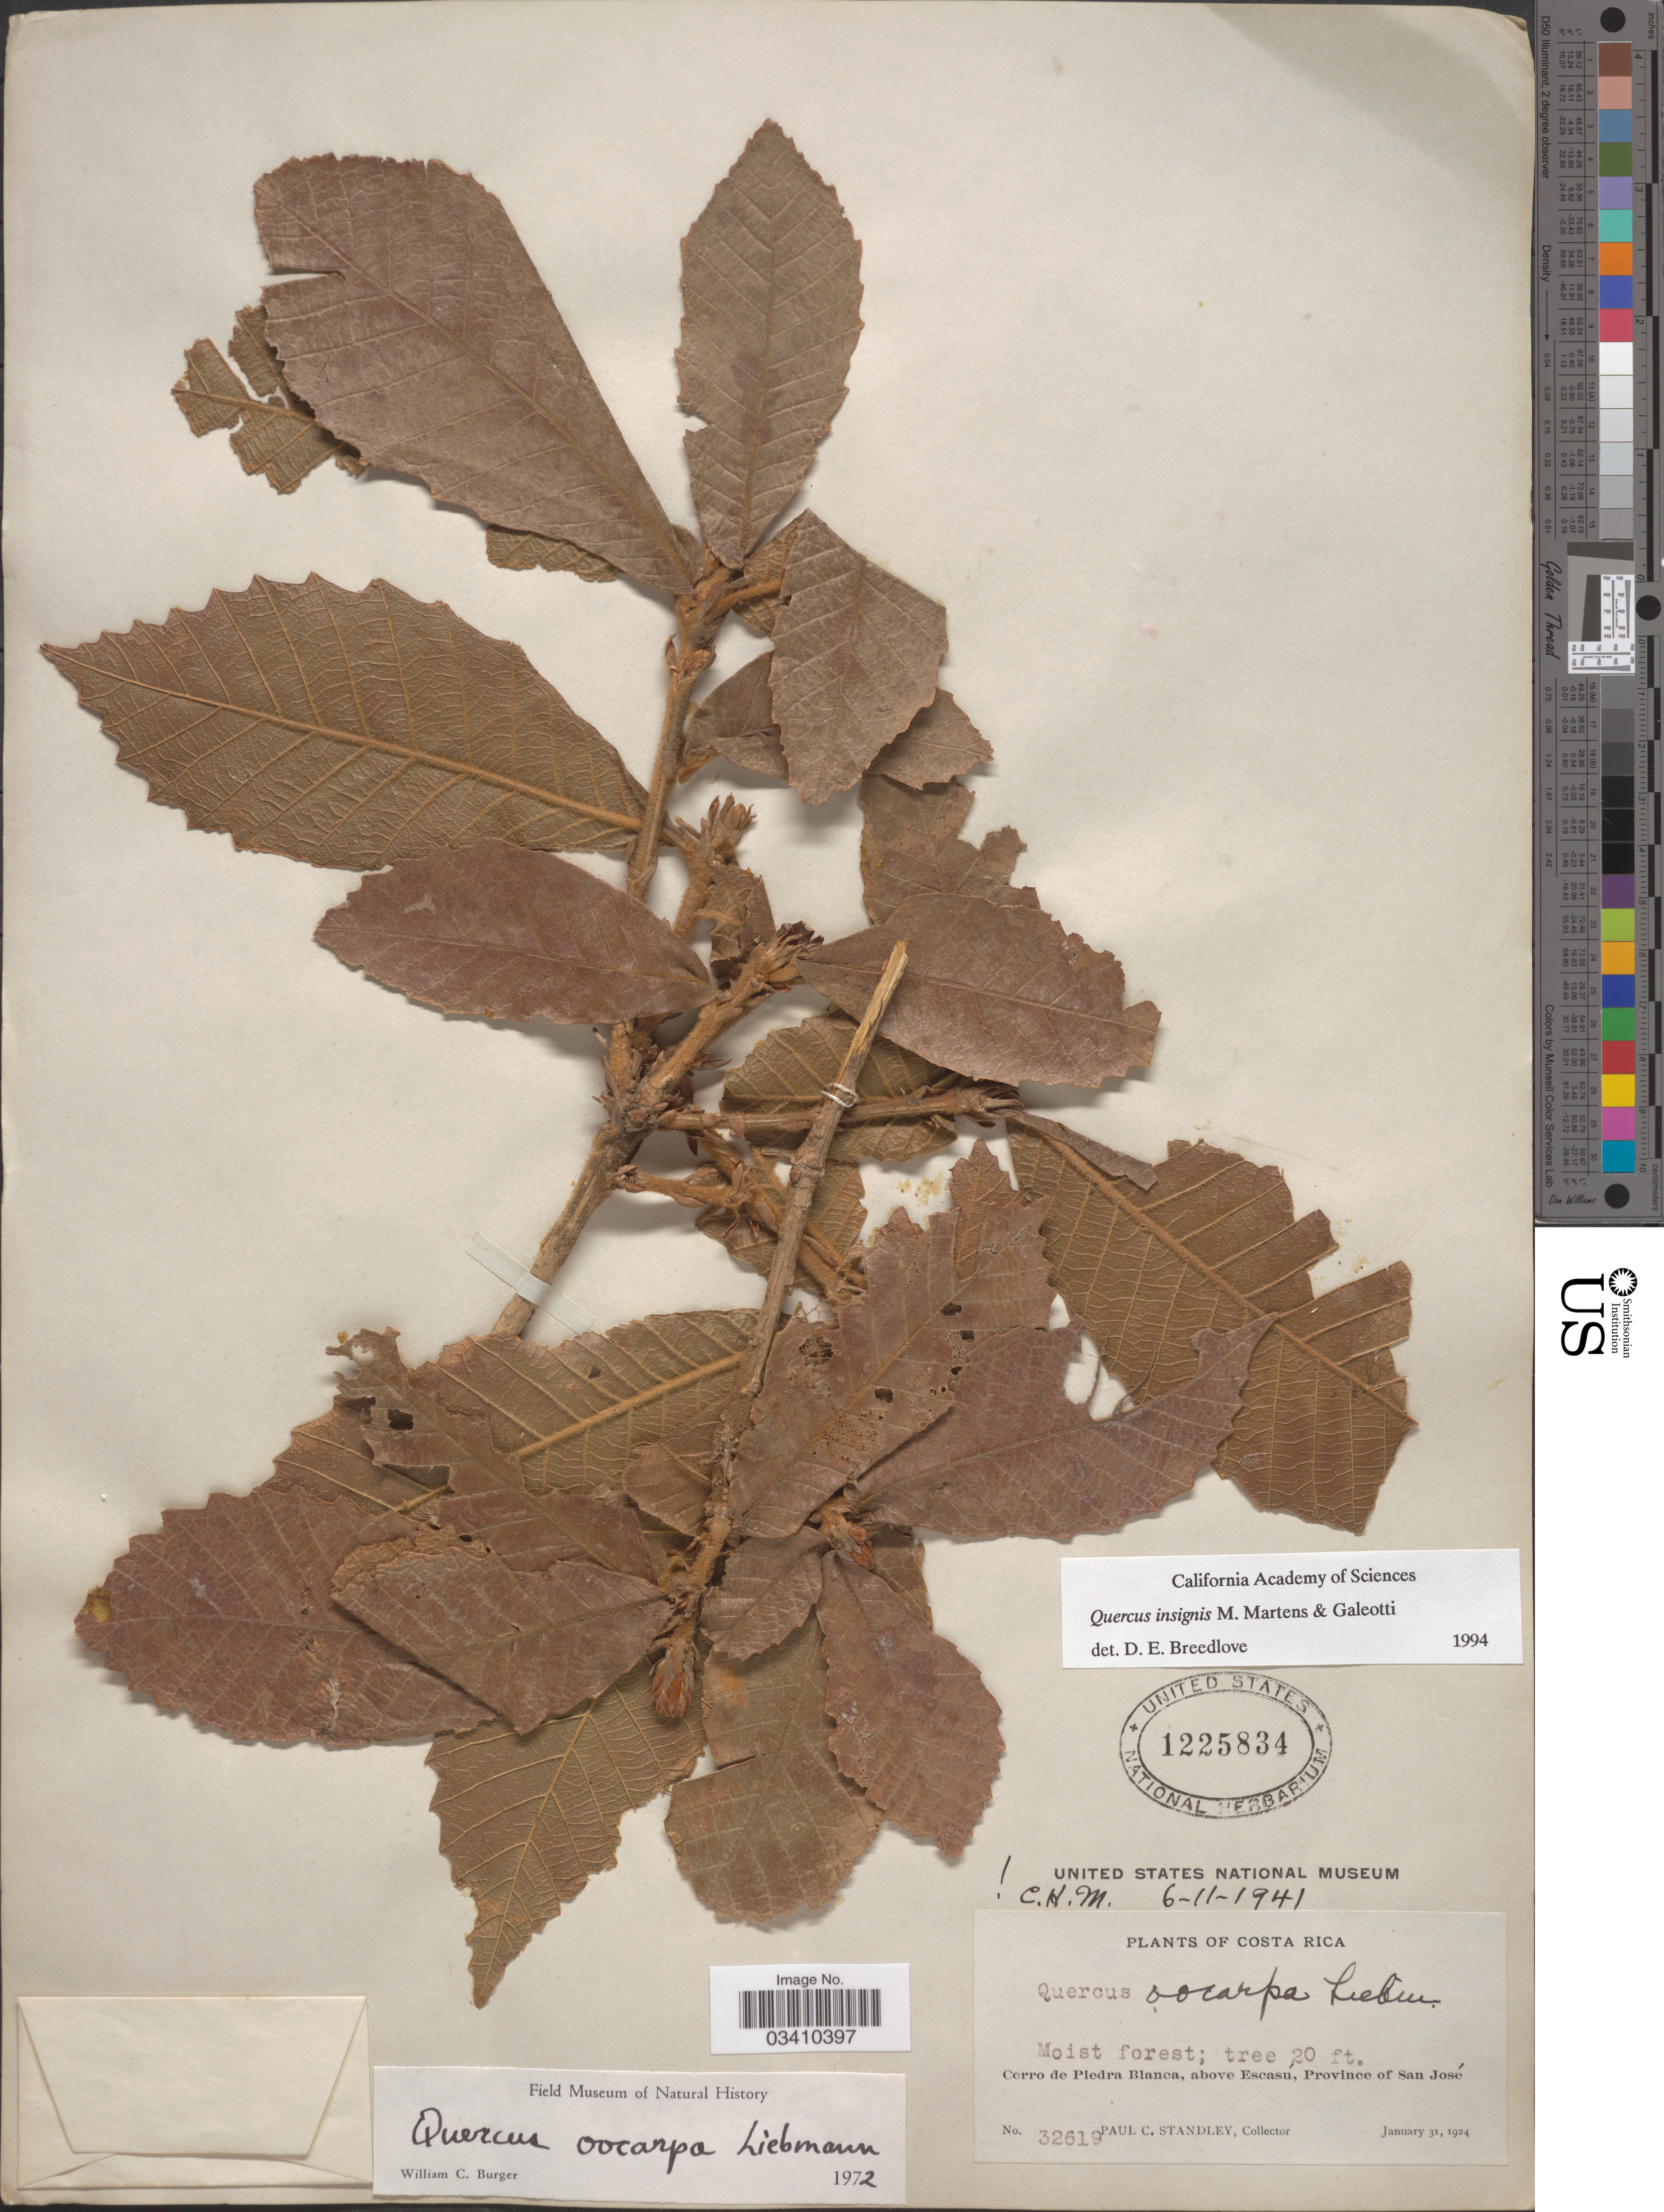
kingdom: Plantae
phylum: Tracheophyta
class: Magnoliopsida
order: Fagales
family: Fagaceae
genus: Quercus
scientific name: Quercus insignis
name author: M. Martens & Galeotti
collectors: P. C. Standley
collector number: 32619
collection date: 1924-01-31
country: Costa Rica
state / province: San José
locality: Cerro de Piedra Blanca, above Escasu.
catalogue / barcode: US 1225834